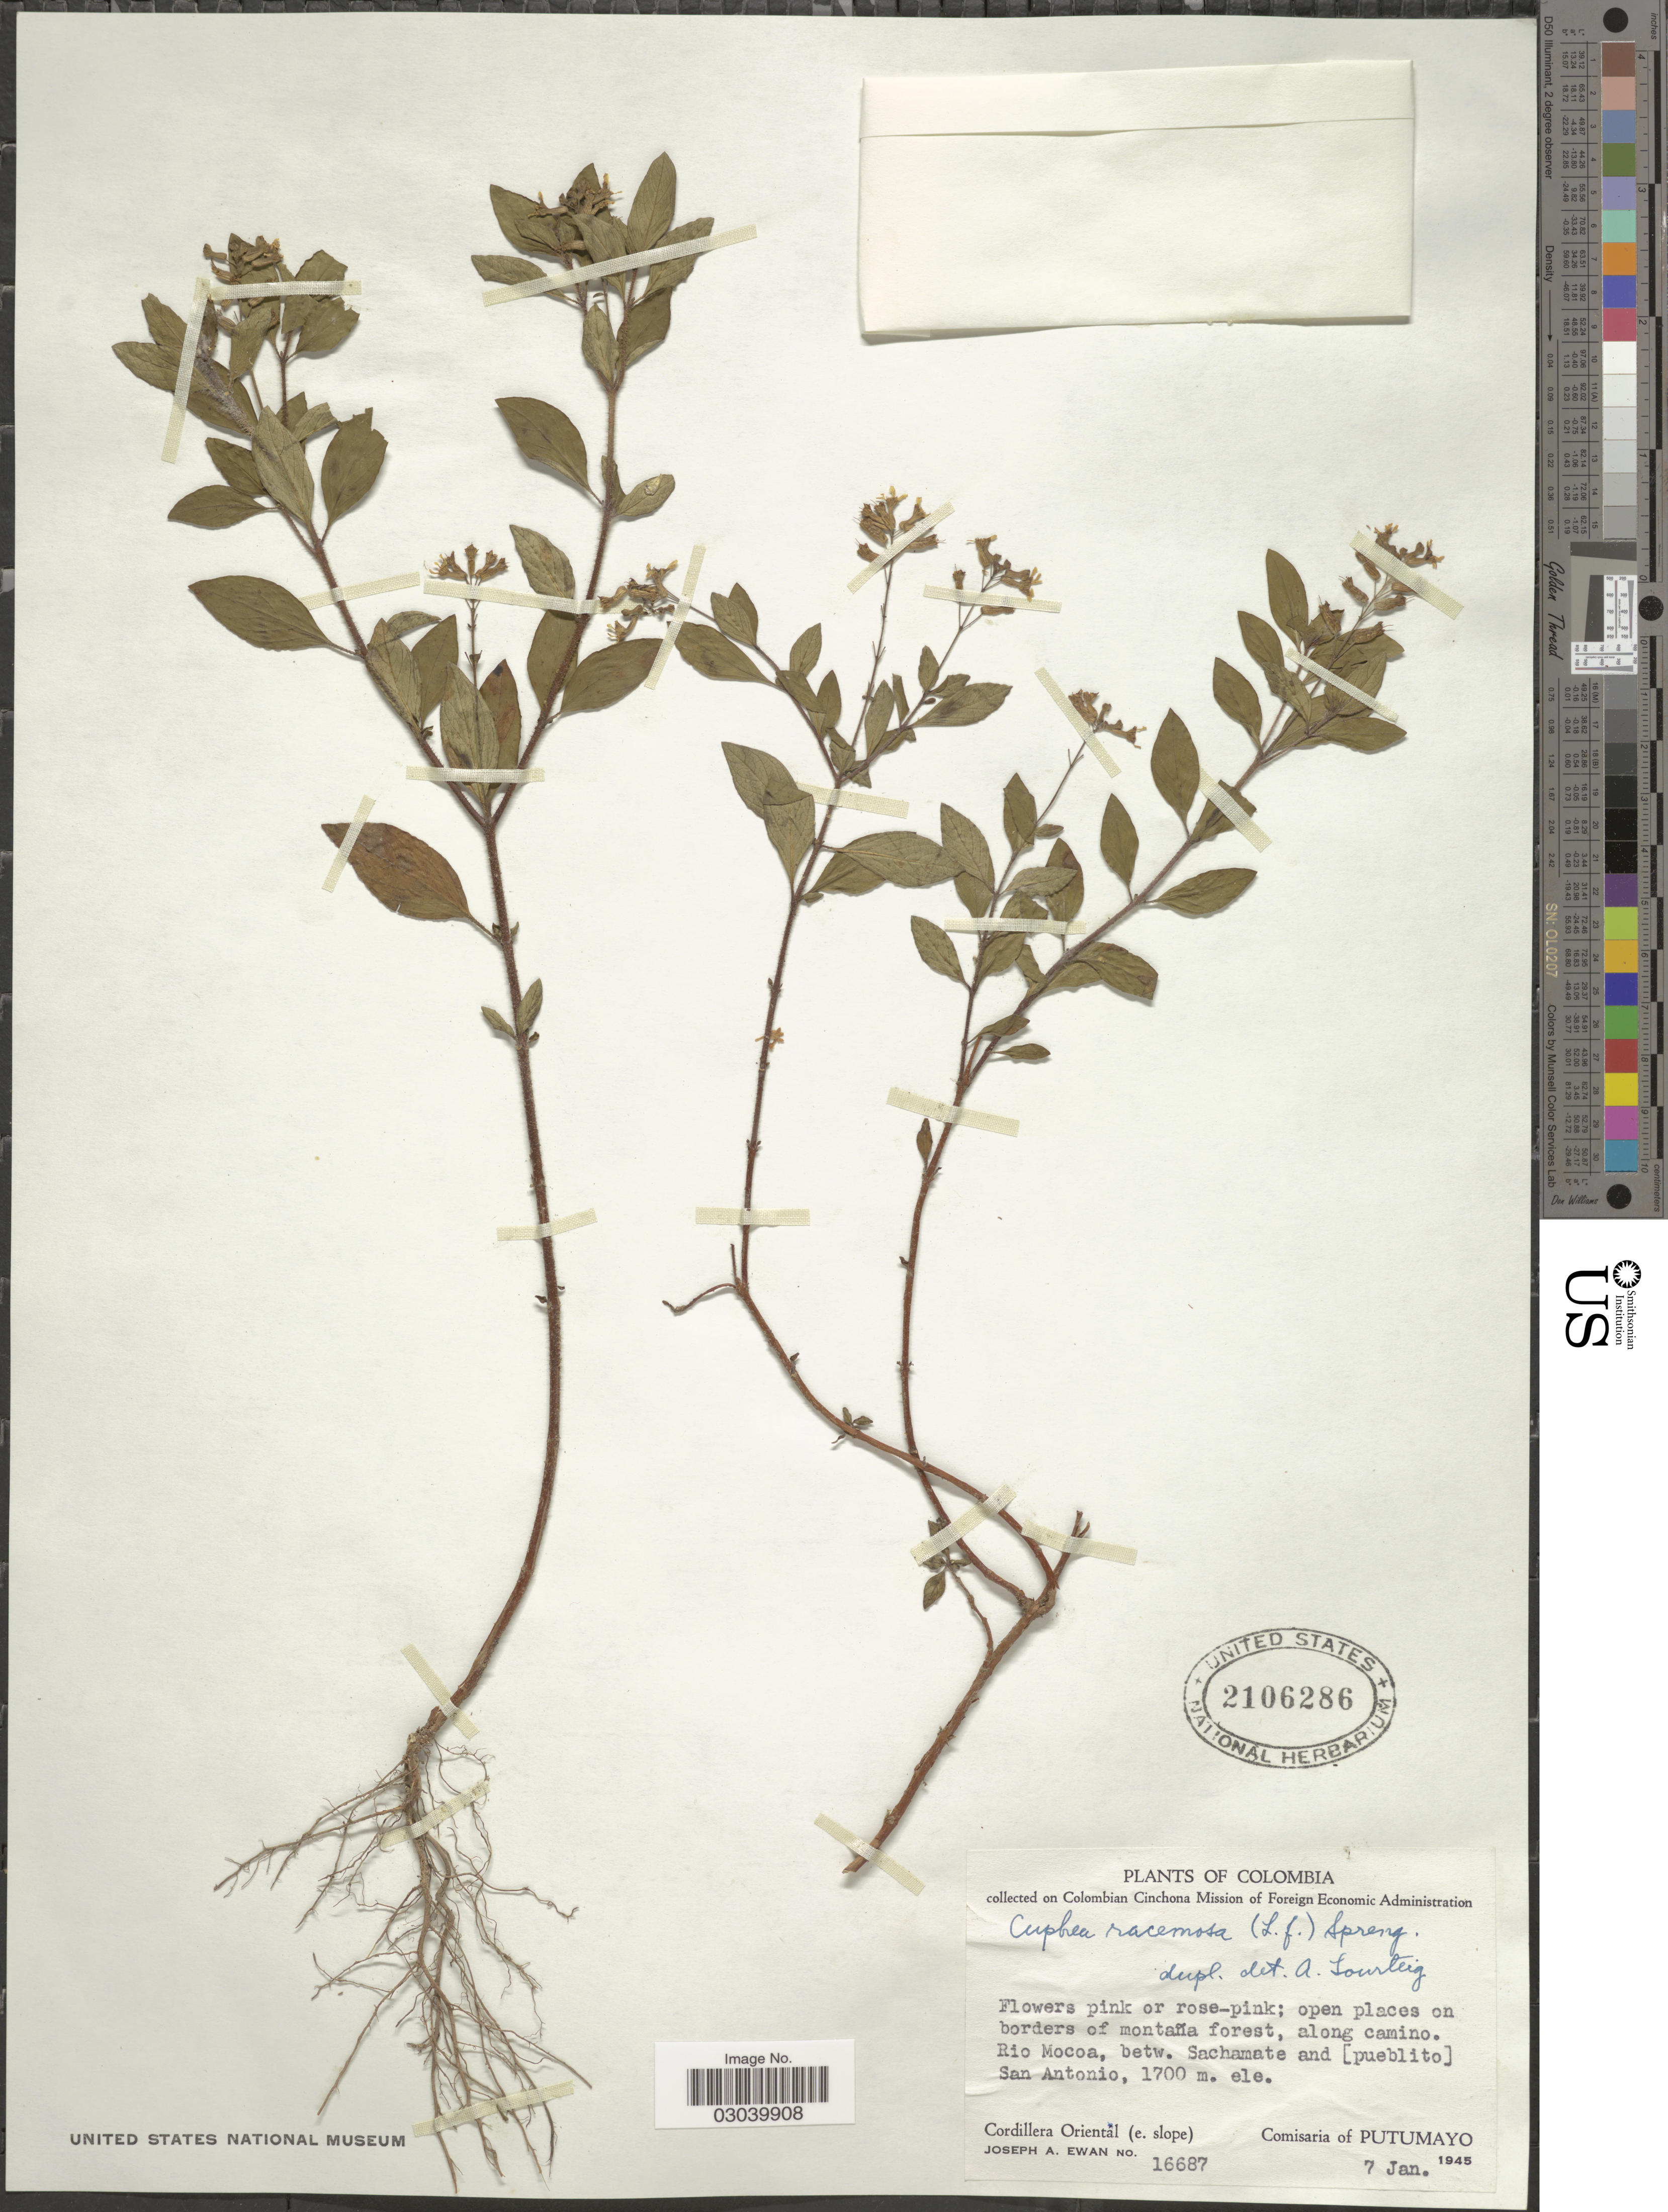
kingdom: Plantae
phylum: Tracheophyta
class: Magnoliopsida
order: Myrtales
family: Lythraceae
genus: Cuphea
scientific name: Cuphea racemosa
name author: (L. f.) Spreng.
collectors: J. A. Ewan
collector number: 16687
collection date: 1945-01-07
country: Colombia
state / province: Putumayo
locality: Rio Mocoa, betw. Sachamate and [pueblito] San Antonio, Cordillera Oriental (e. slope), Comisaria of Putumayo.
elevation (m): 1700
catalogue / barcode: US 2106286